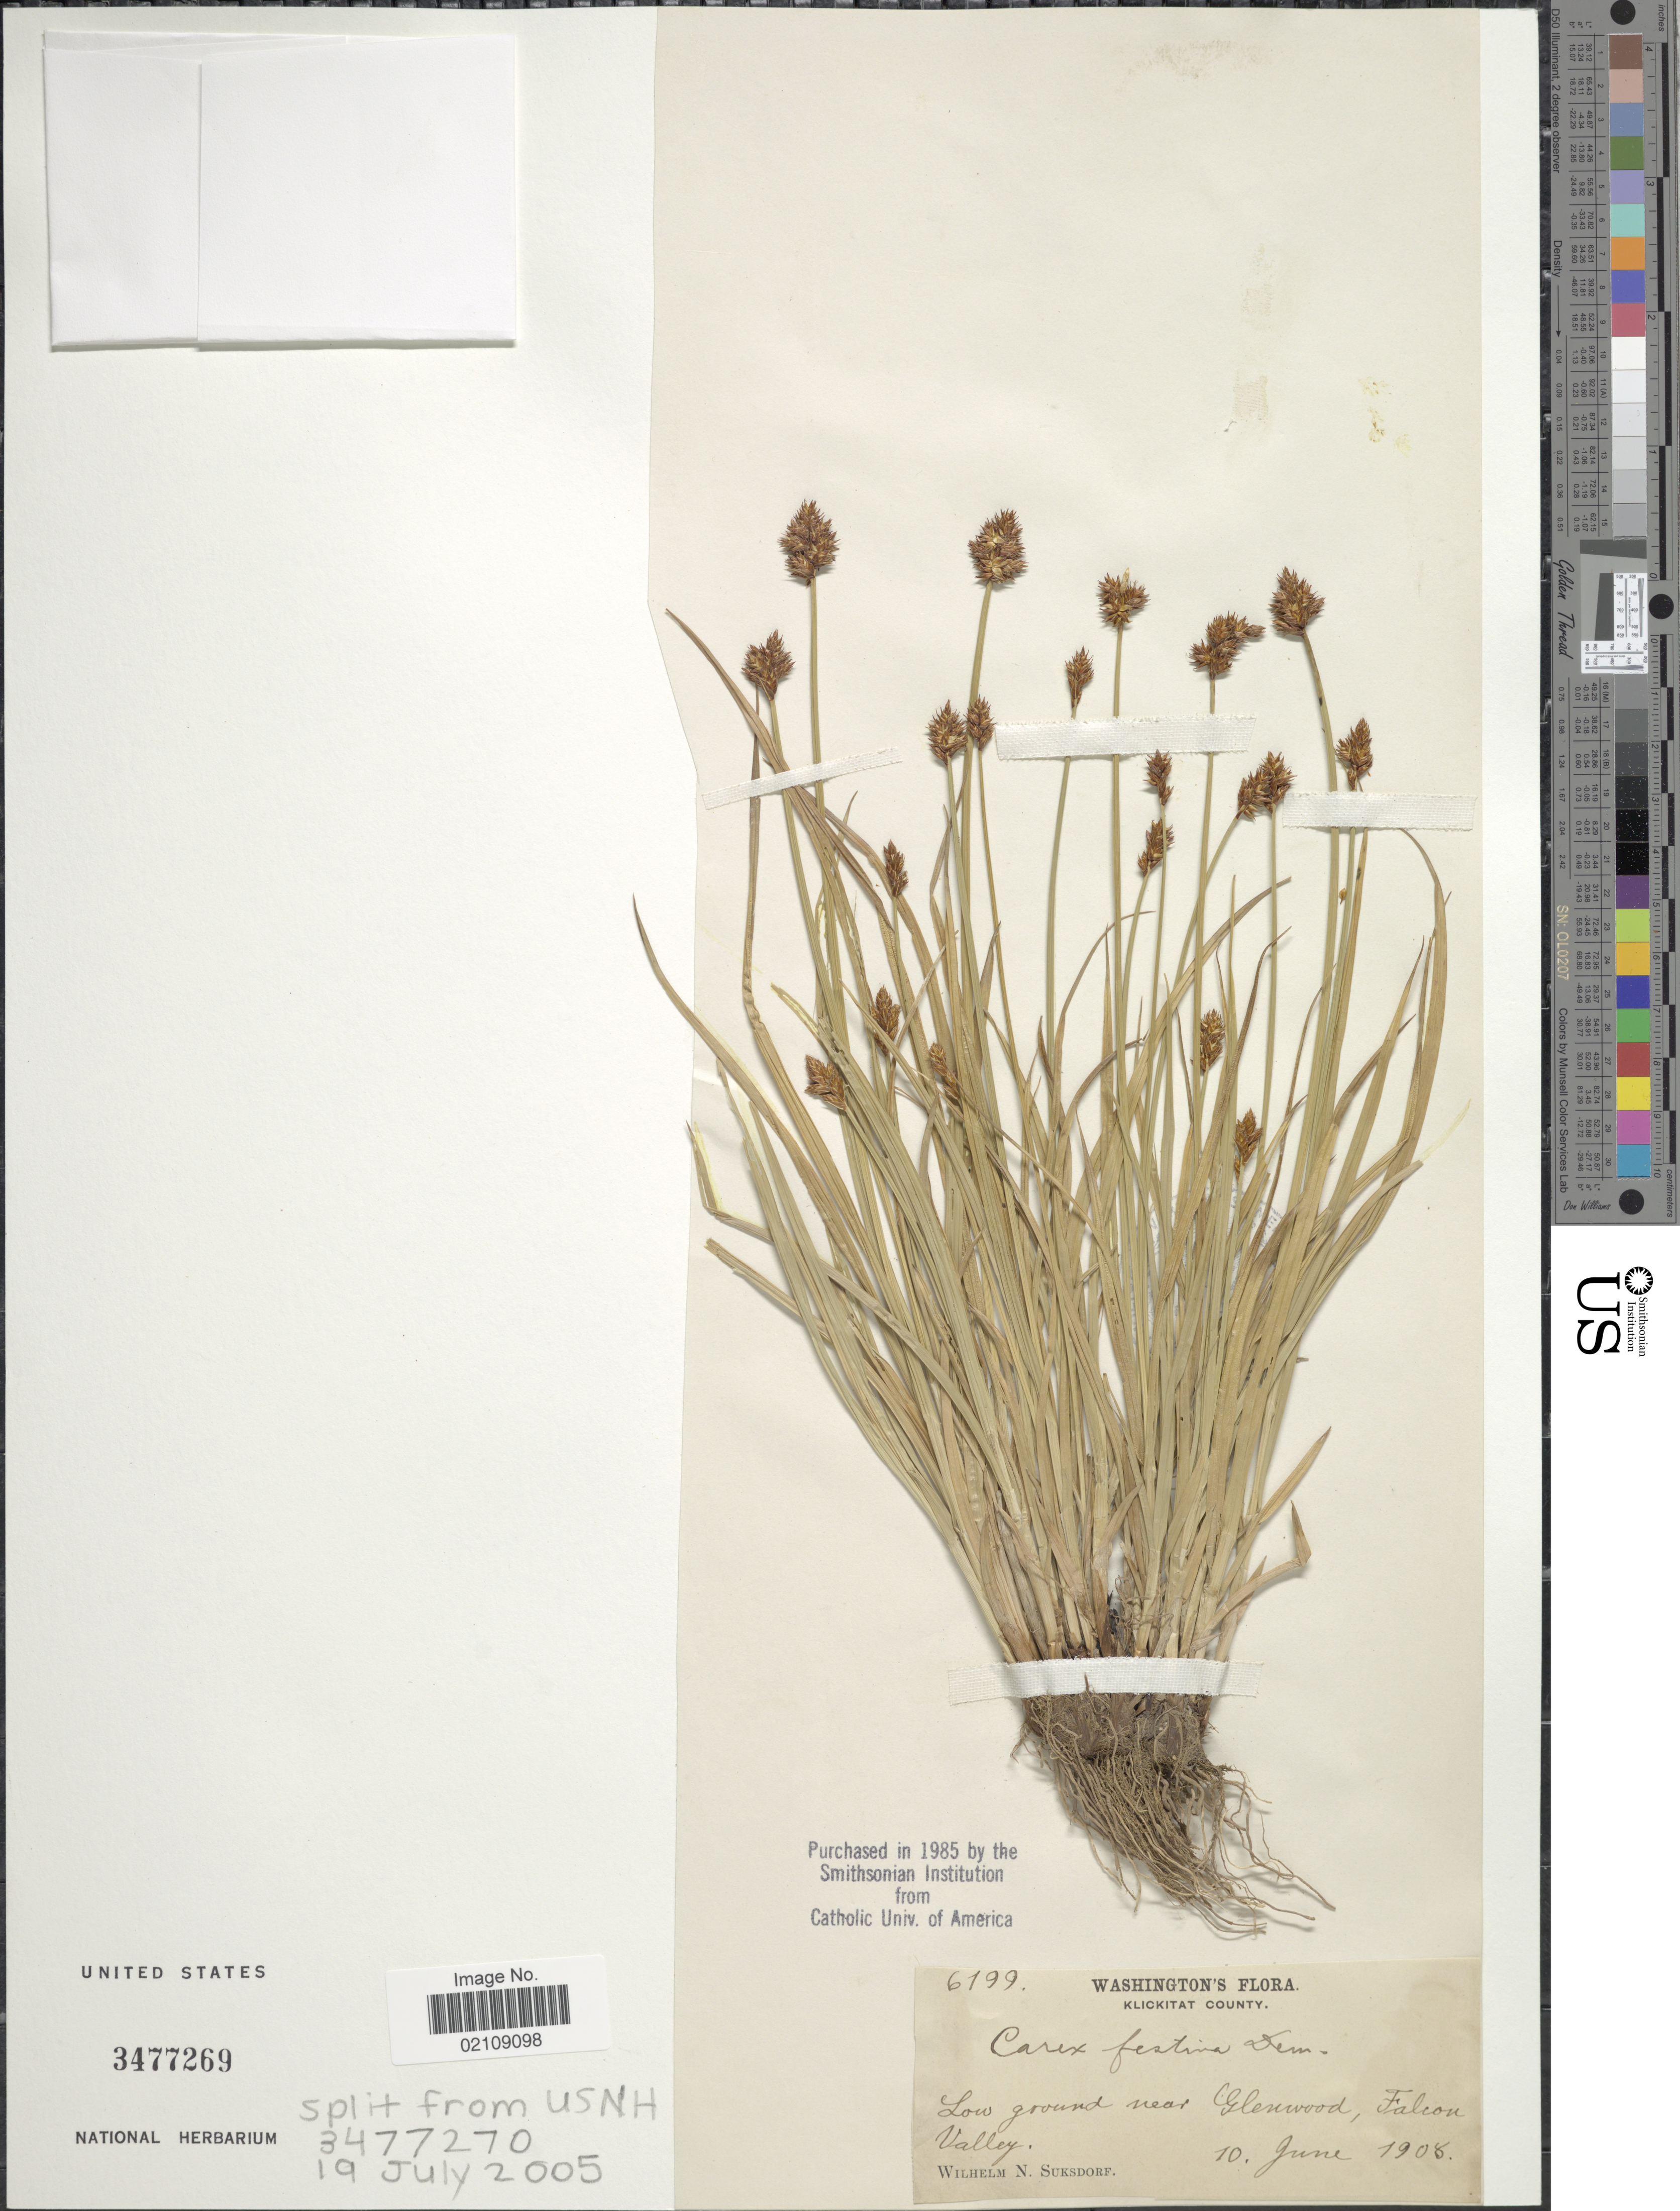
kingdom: Plantae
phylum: Tracheophyta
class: Liliopsida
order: Poales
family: Cyperaceae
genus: Carex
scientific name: Carex pachystachya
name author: Cham. ex Steud.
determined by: Strong, Mark T., (BOT), Smithsonian Institution - National Museum of Natural History (UNITED STATES)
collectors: W. N. Suksdorf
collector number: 6199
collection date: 1908-06-10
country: United States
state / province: Washington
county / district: Klickitat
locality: Klickitat County. near Glenwood, Falcon Valley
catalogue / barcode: US 3477269